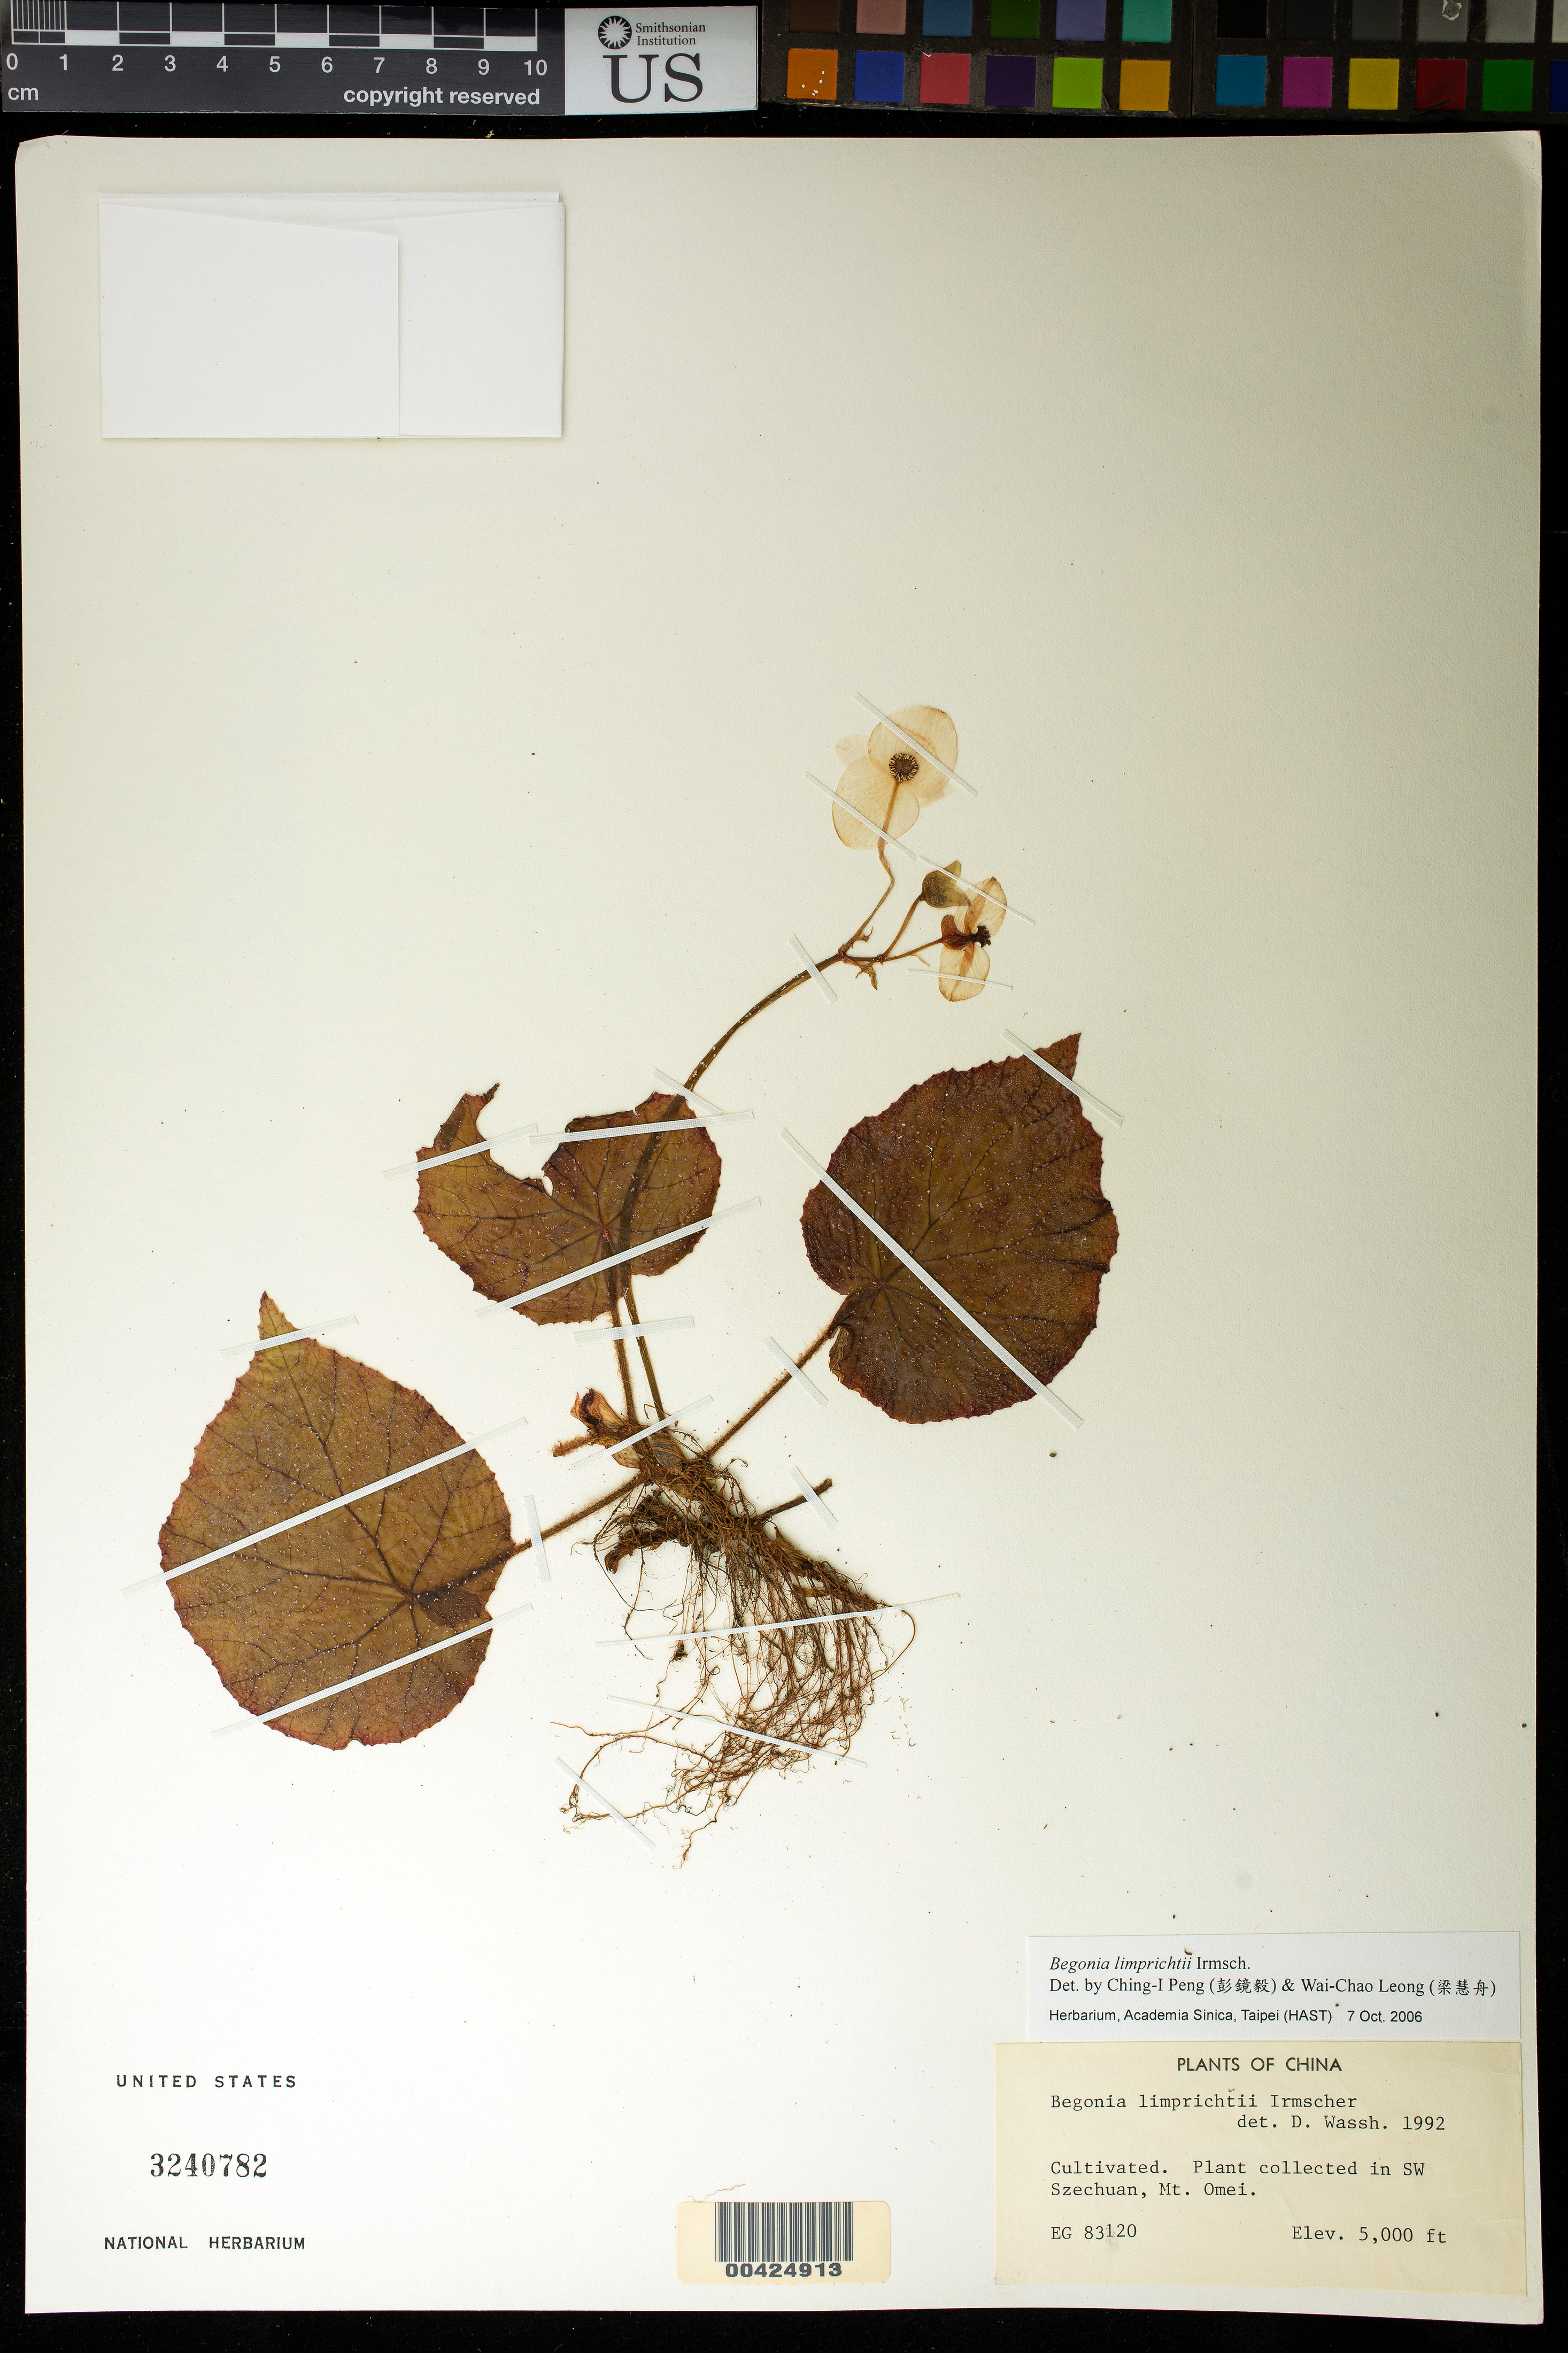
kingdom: Plantae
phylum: Tracheophyta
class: Magnoliopsida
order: Cucurbitales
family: Begoniaceae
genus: Begonia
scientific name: Begonia limprichtii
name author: Irmsch.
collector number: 83120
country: China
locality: In SW Szechuan, Mt. Omei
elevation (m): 1524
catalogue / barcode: US 3240782